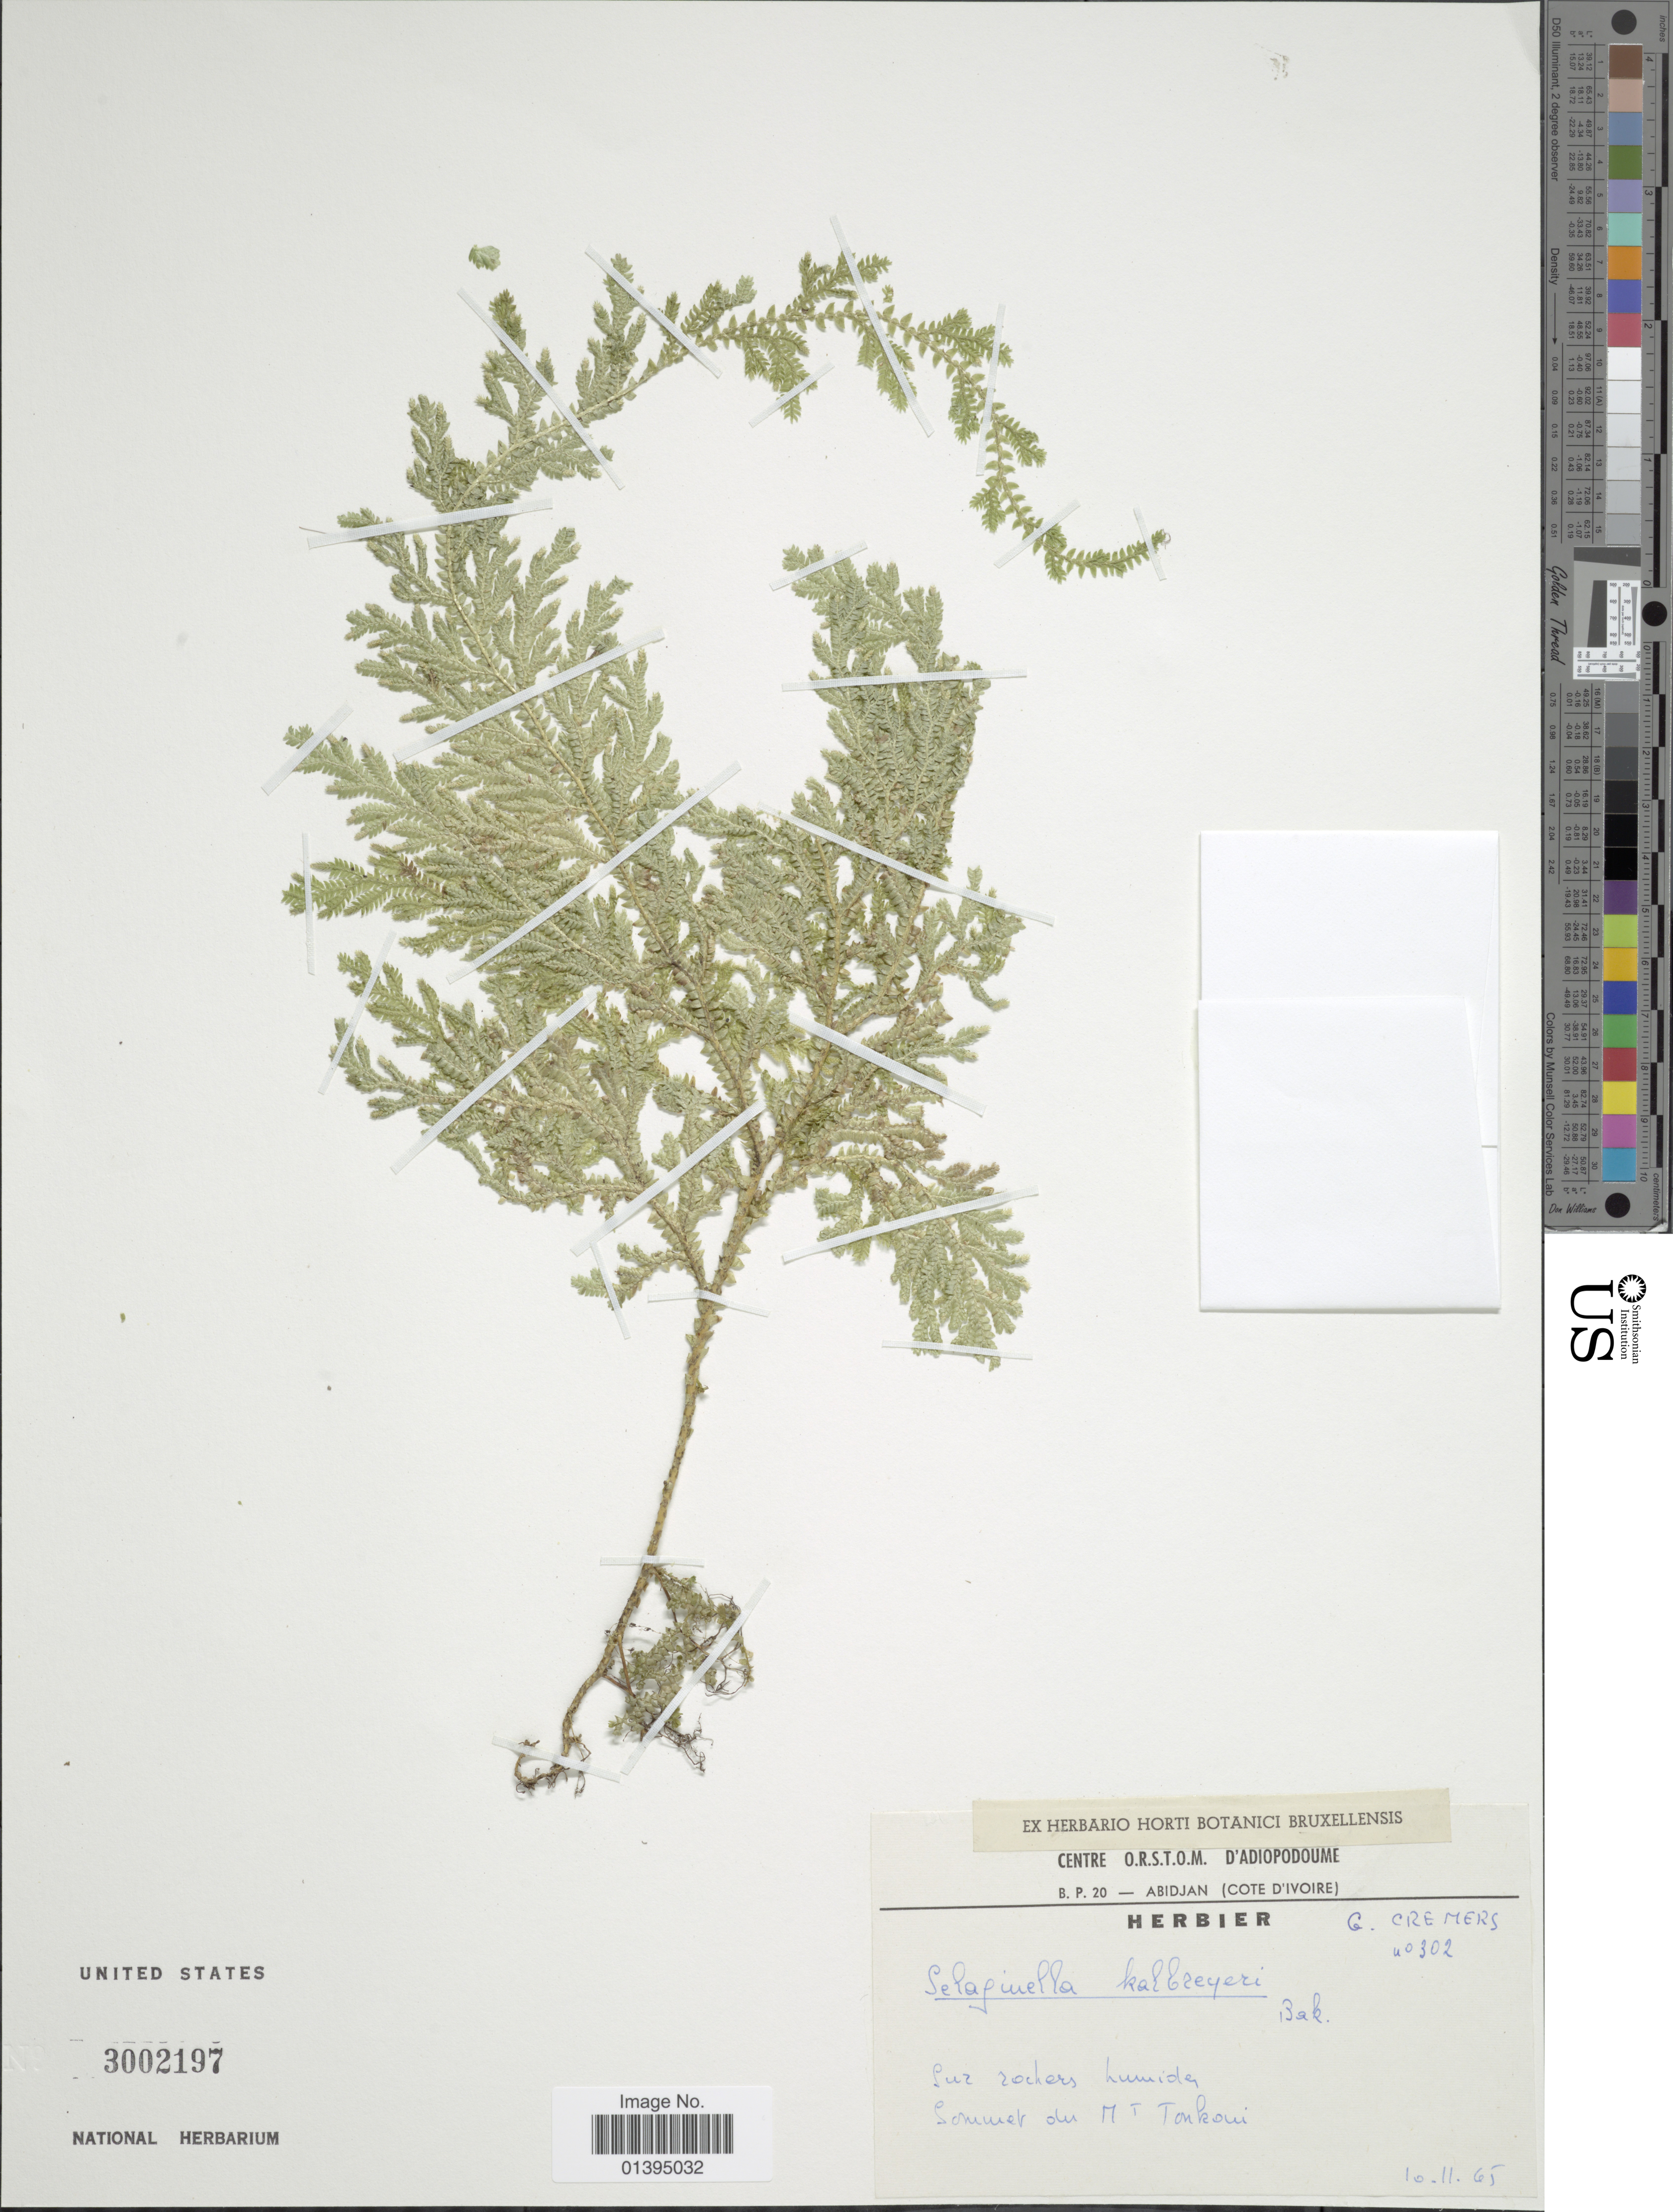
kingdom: Plantae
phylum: Tracheophyta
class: Lycopodiopsida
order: Selaginellales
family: Selaginellaceae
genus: Selaginella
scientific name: Selaginella kalbreyeri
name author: Baker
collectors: G. Cremers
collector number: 302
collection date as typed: Transcribed d/m/y: 10/11/65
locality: Sommet du Mt Tonkoui [interpreted]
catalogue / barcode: US 3002197